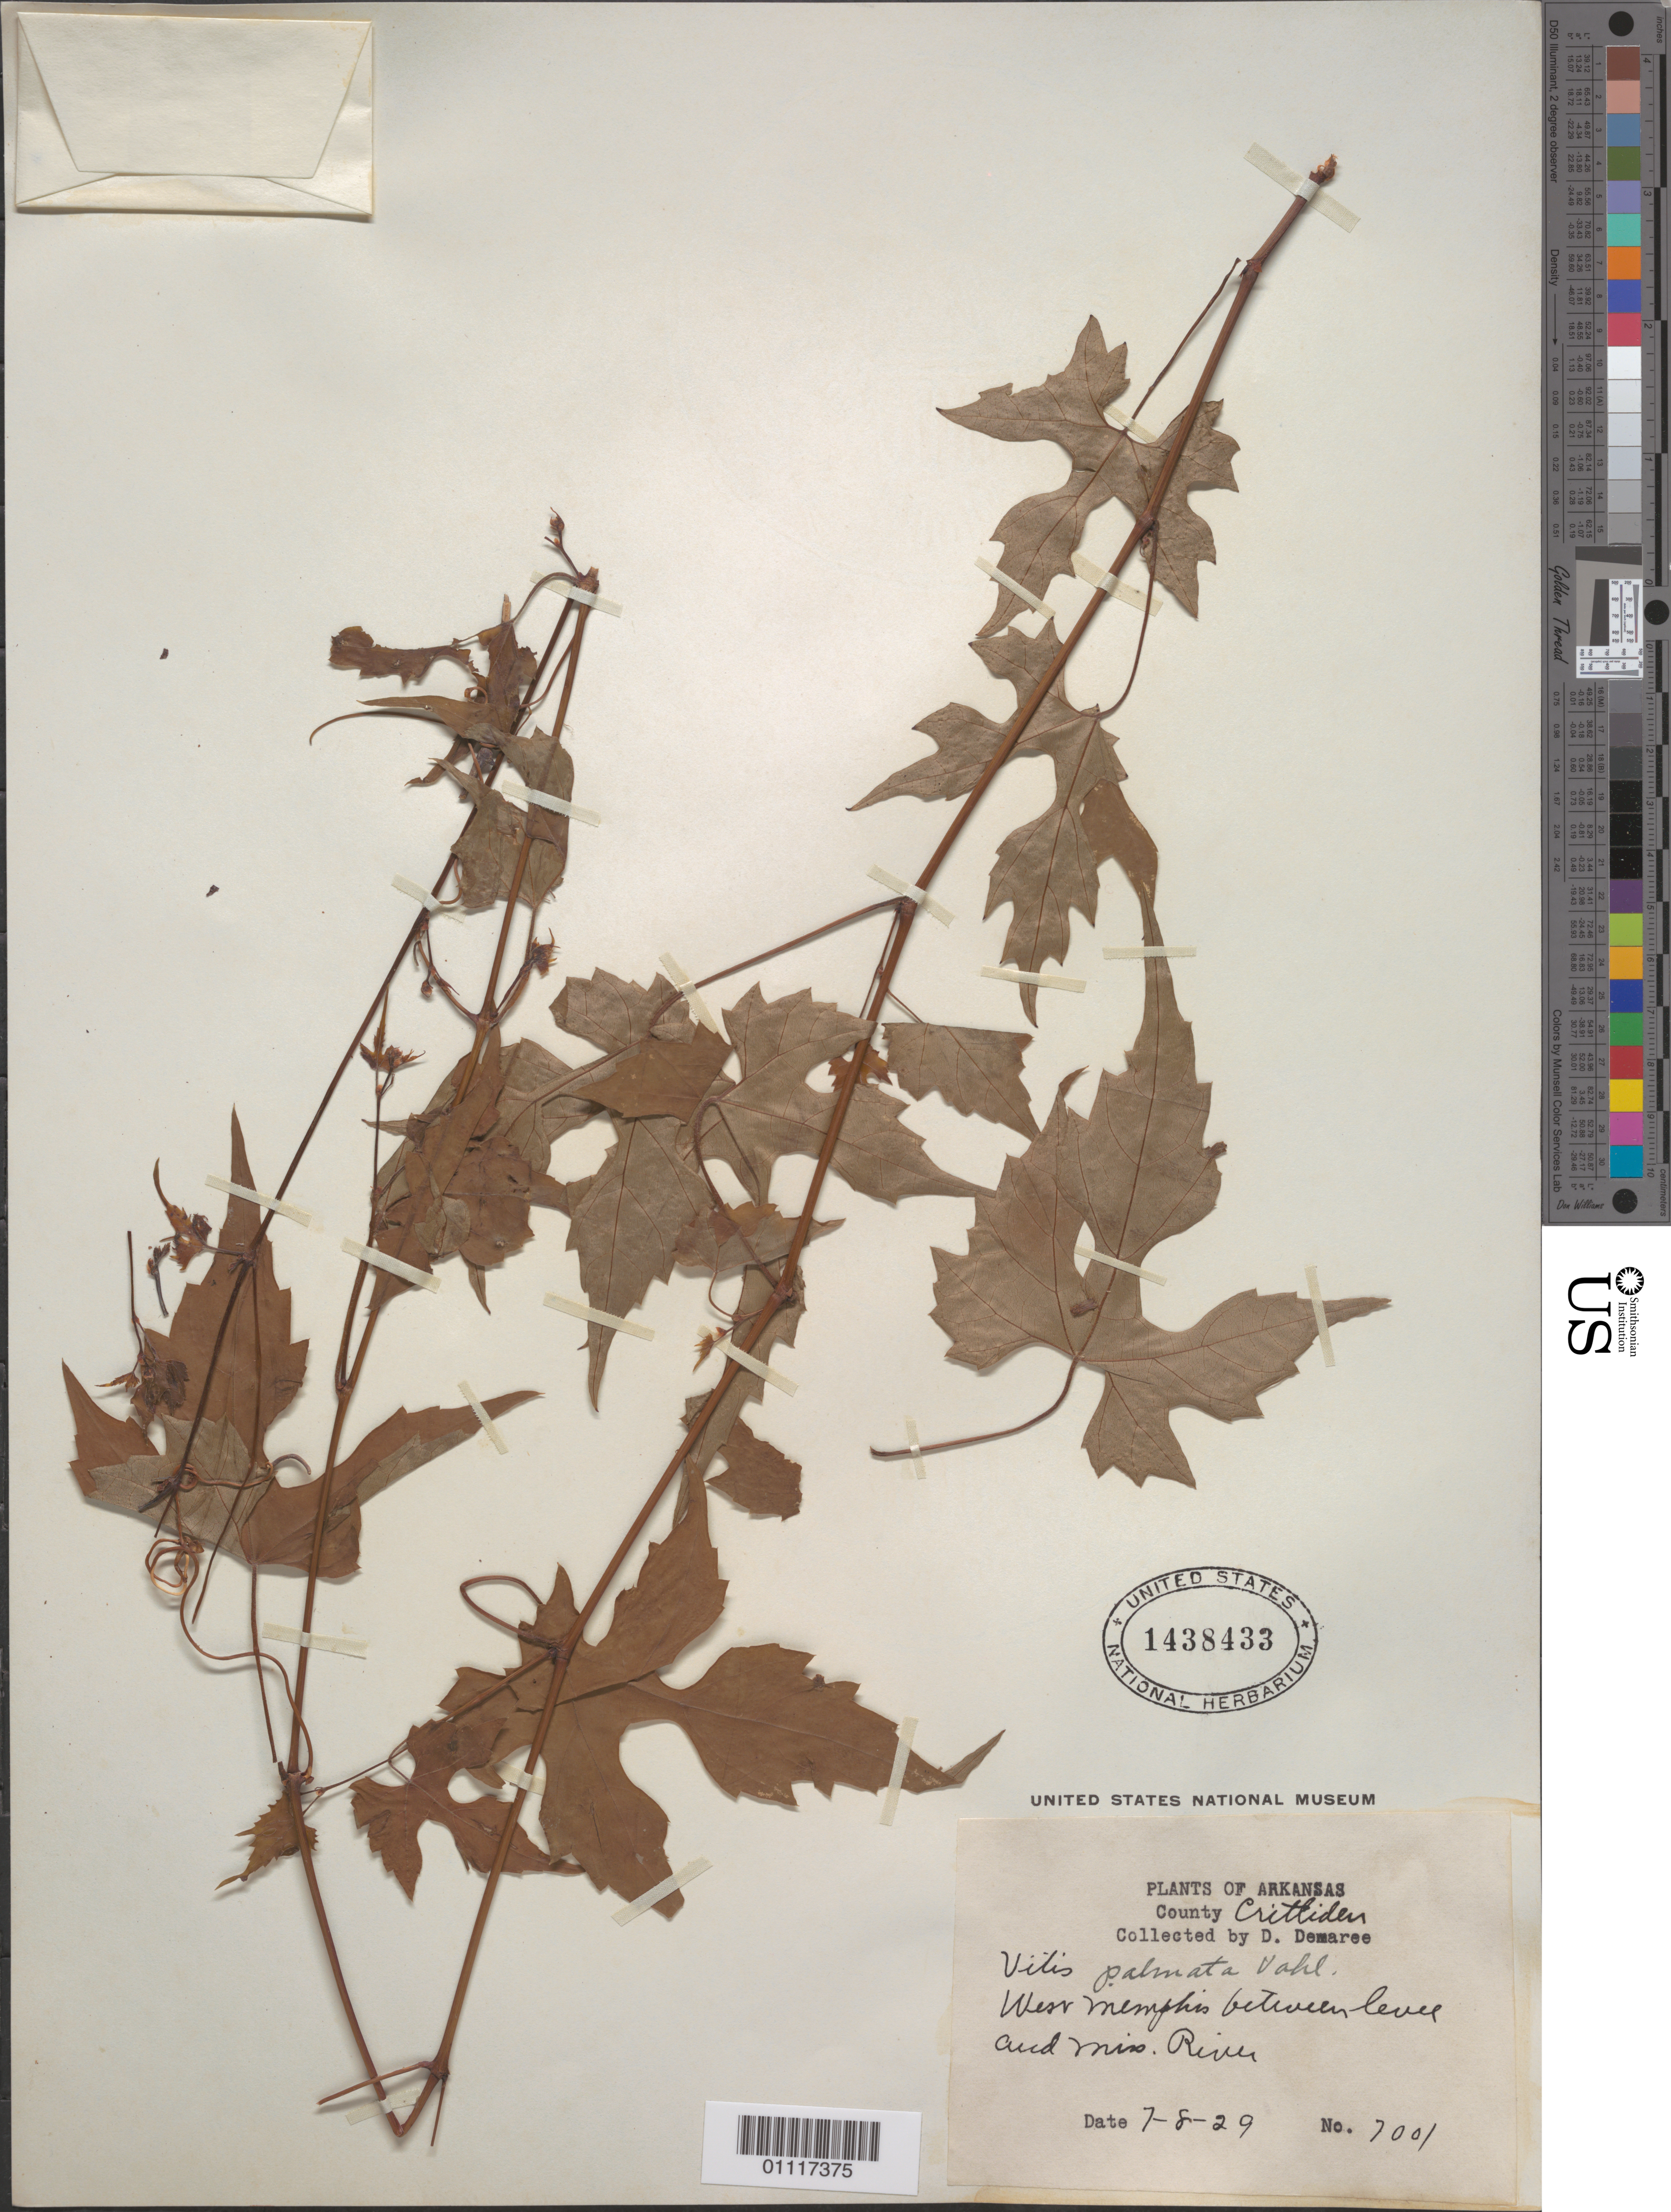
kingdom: Plantae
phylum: Tracheophyta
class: Magnoliopsida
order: Vitales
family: Vitaceae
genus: Vitis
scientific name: Vitis palmata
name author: Vahl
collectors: D. Demaree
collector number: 7001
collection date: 1929-07-08 or 1929-08-07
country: United States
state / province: Arkansas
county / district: Crittiden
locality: West Mempphis between Level and Miss. River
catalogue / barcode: US 1438433